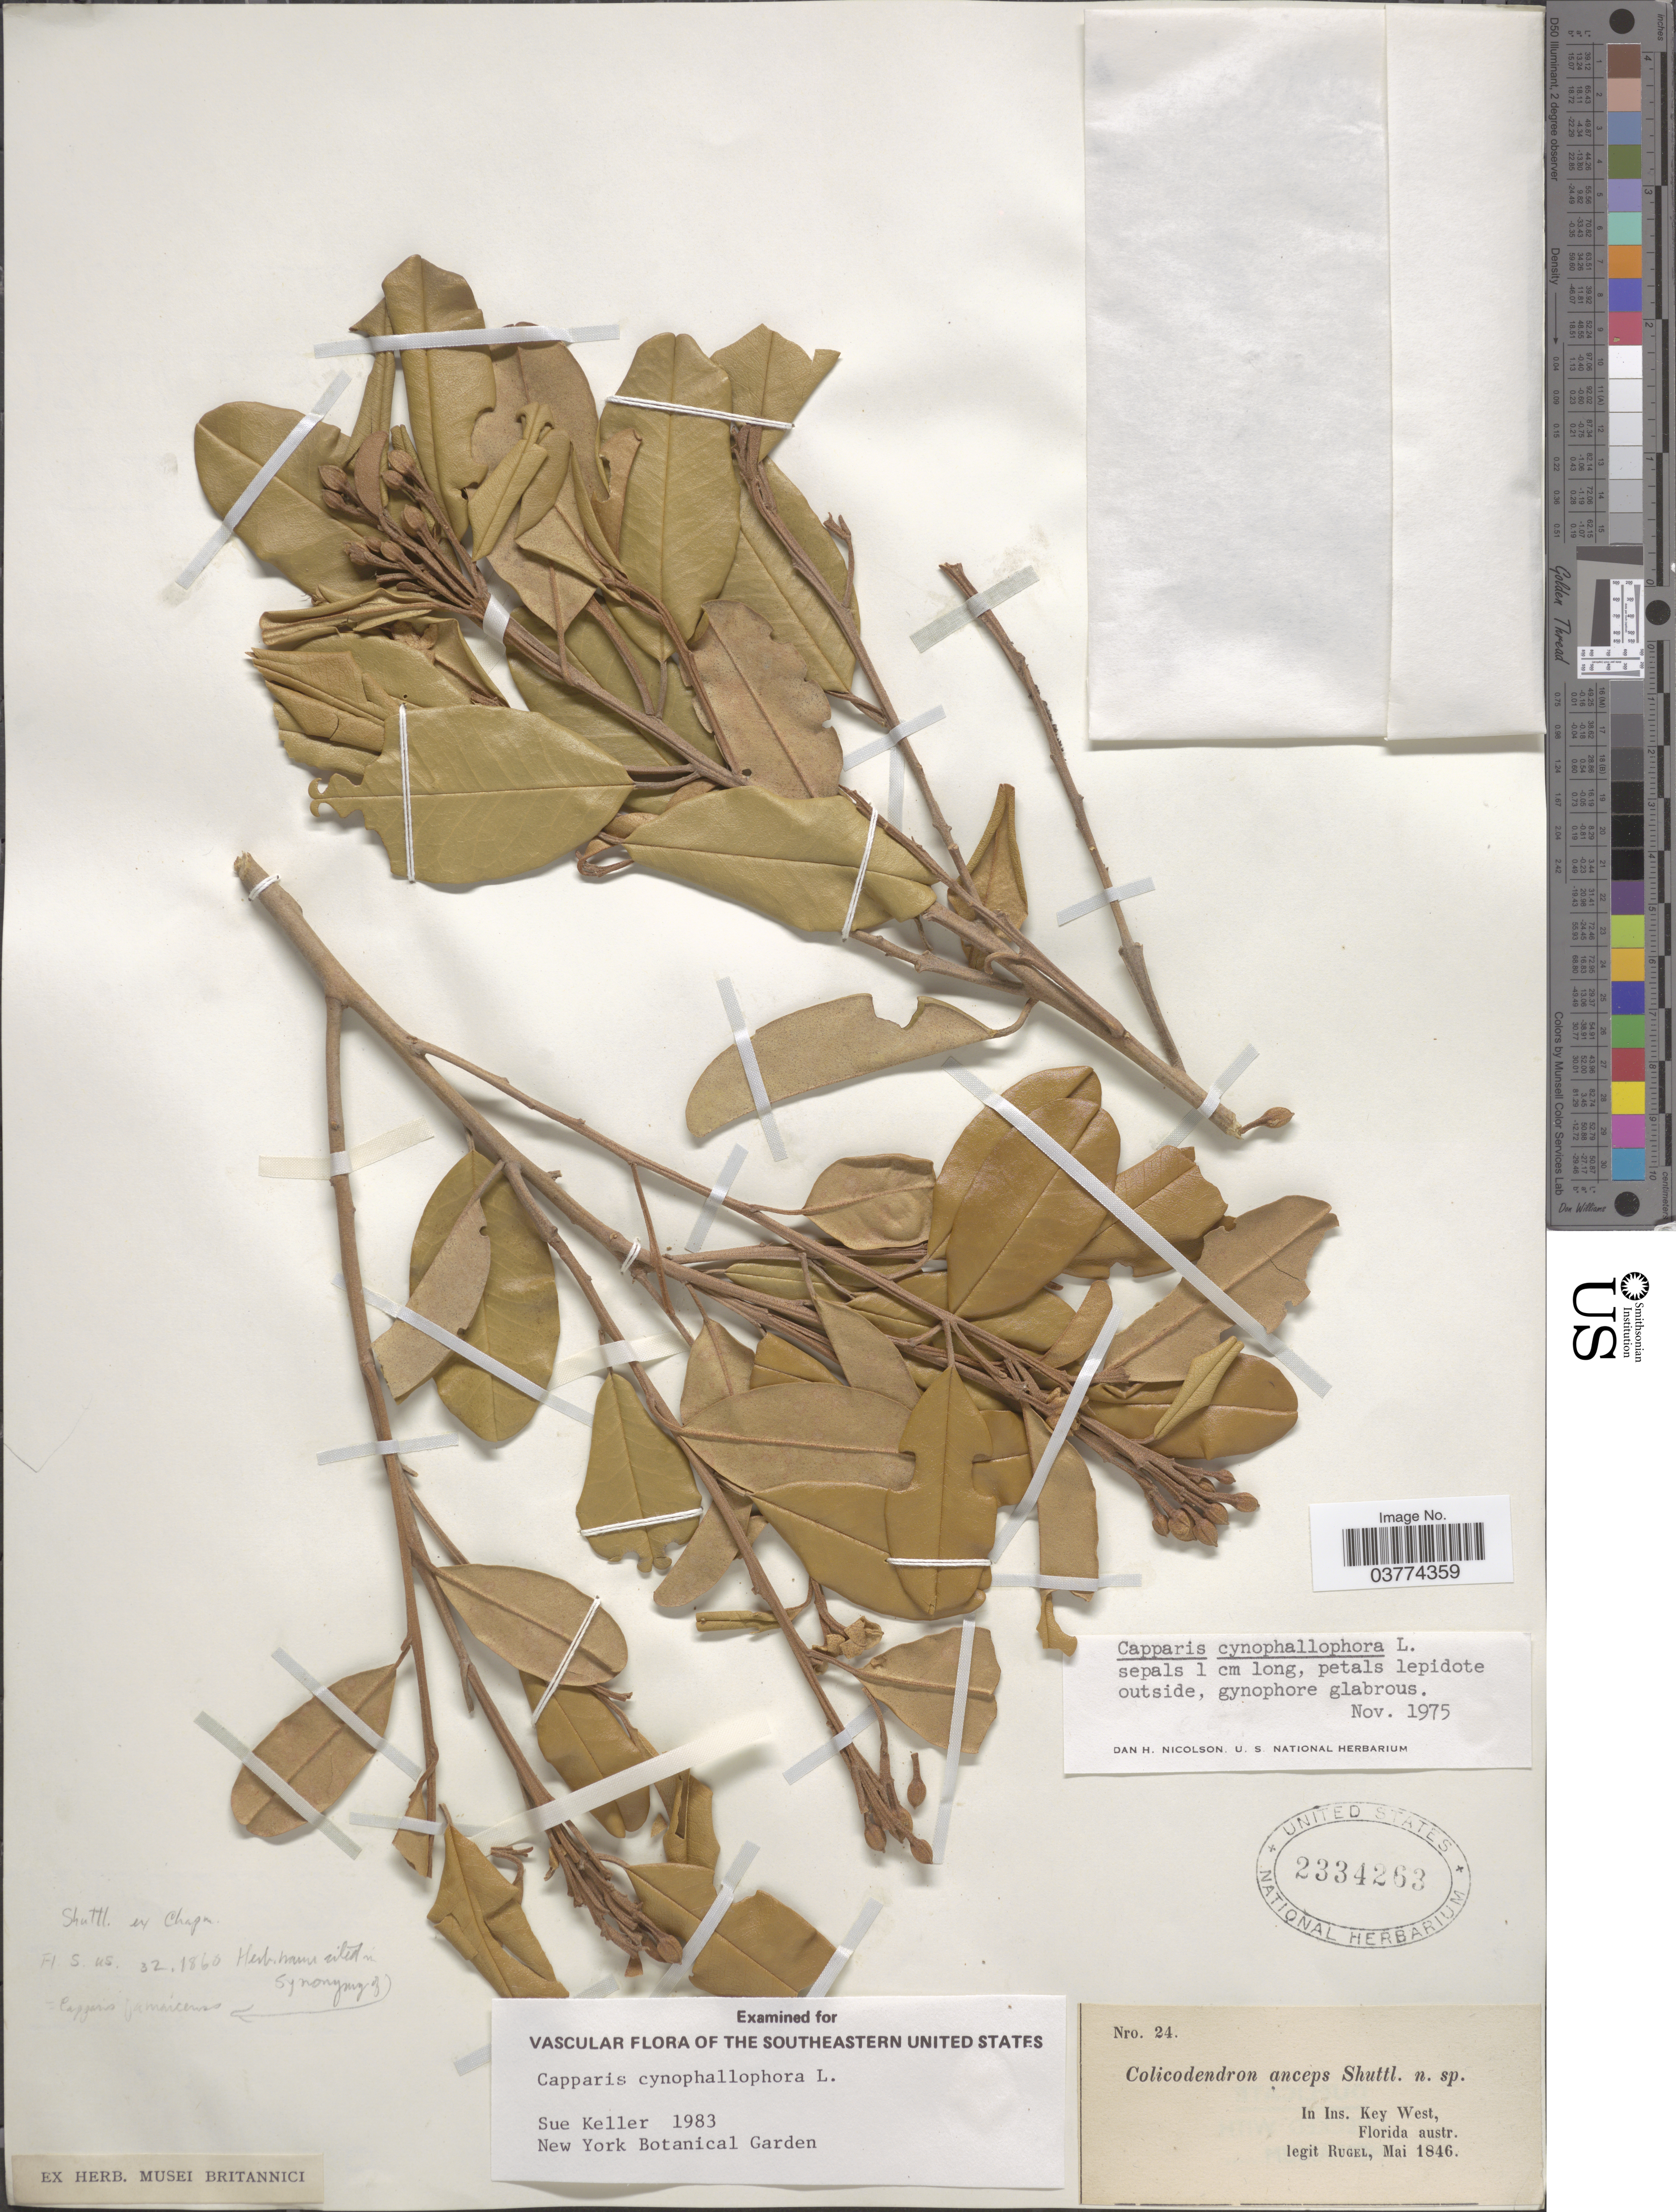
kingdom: Plantae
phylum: Tracheophyta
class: Magnoliopsida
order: Brassicales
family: Capparaceae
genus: Quadrella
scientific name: Quadrella odoratissima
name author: (Jacq.) Hutch.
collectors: Rugel, --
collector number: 24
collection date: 1846-05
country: United States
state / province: Florida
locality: In Ins. Key West, Florida austr.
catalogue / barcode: US 2334263